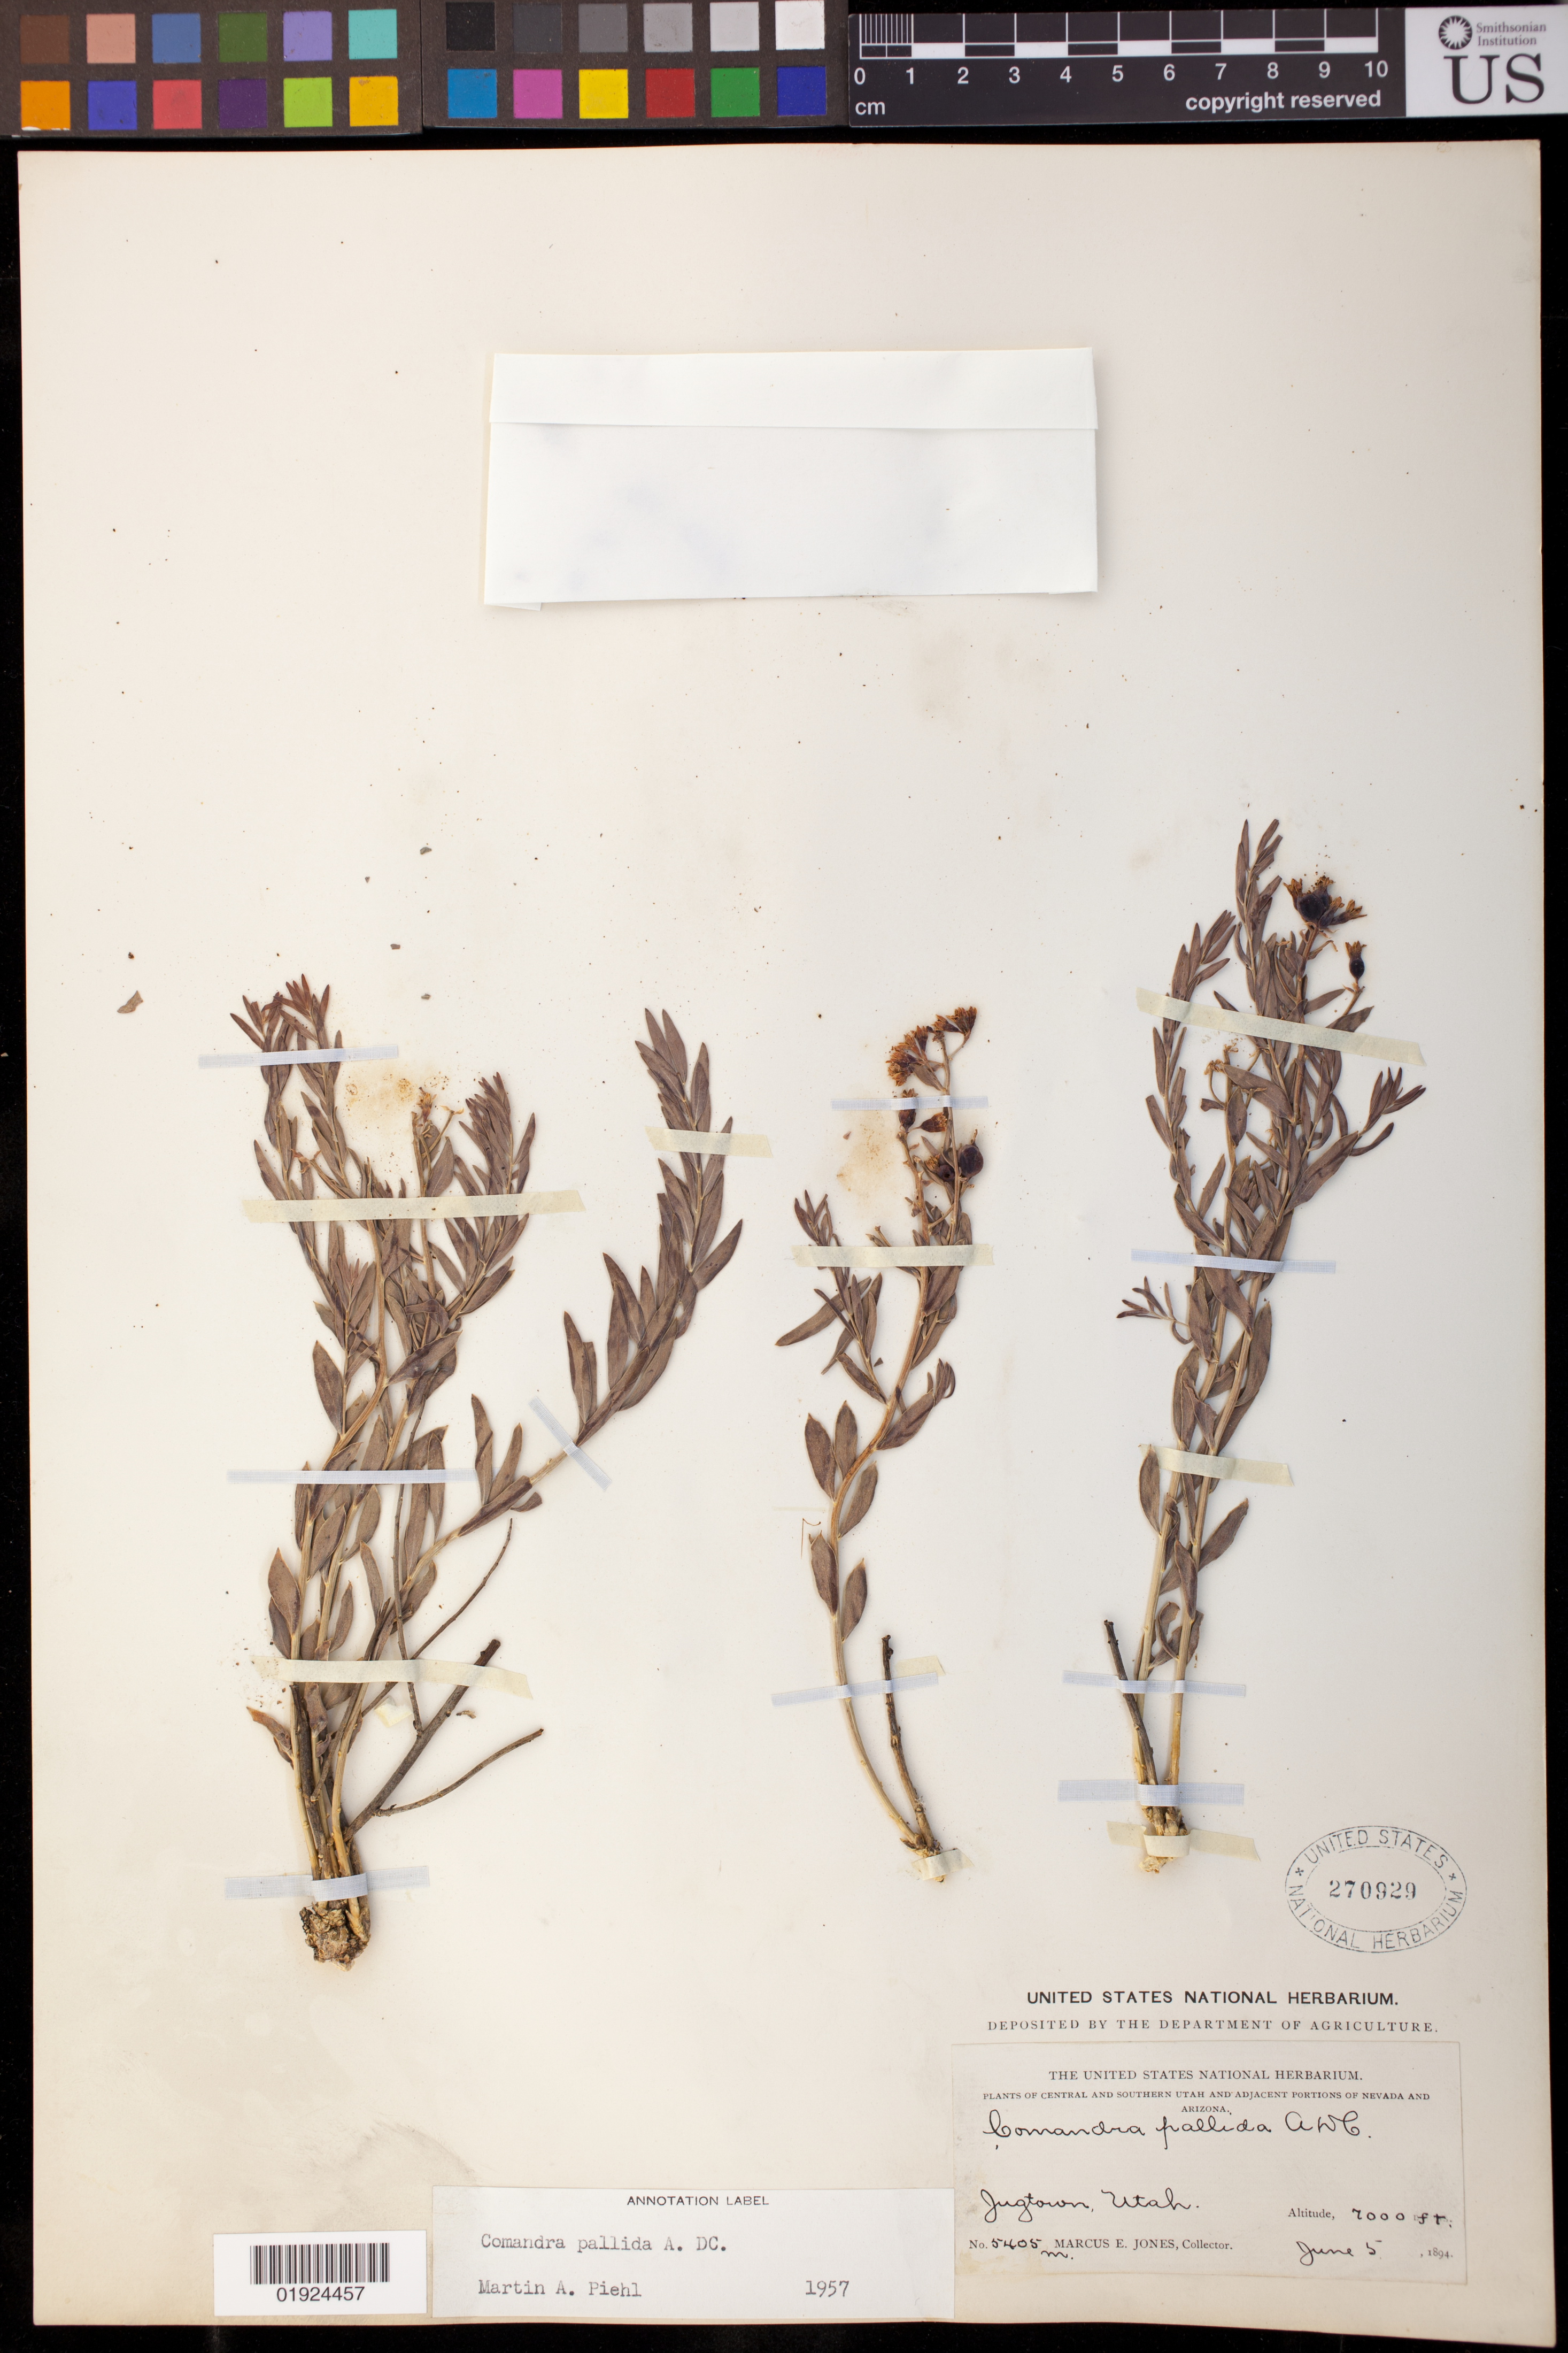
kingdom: Plantae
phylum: Tracheophyta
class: Magnoliopsida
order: Santalales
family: Comandraceae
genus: Comandra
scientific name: Comandra pallida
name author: A. DC.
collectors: M. E. Jones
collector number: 5405m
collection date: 1894-06-05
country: United States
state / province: Utah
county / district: Piute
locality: Jugtown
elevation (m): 2134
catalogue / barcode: US 270929